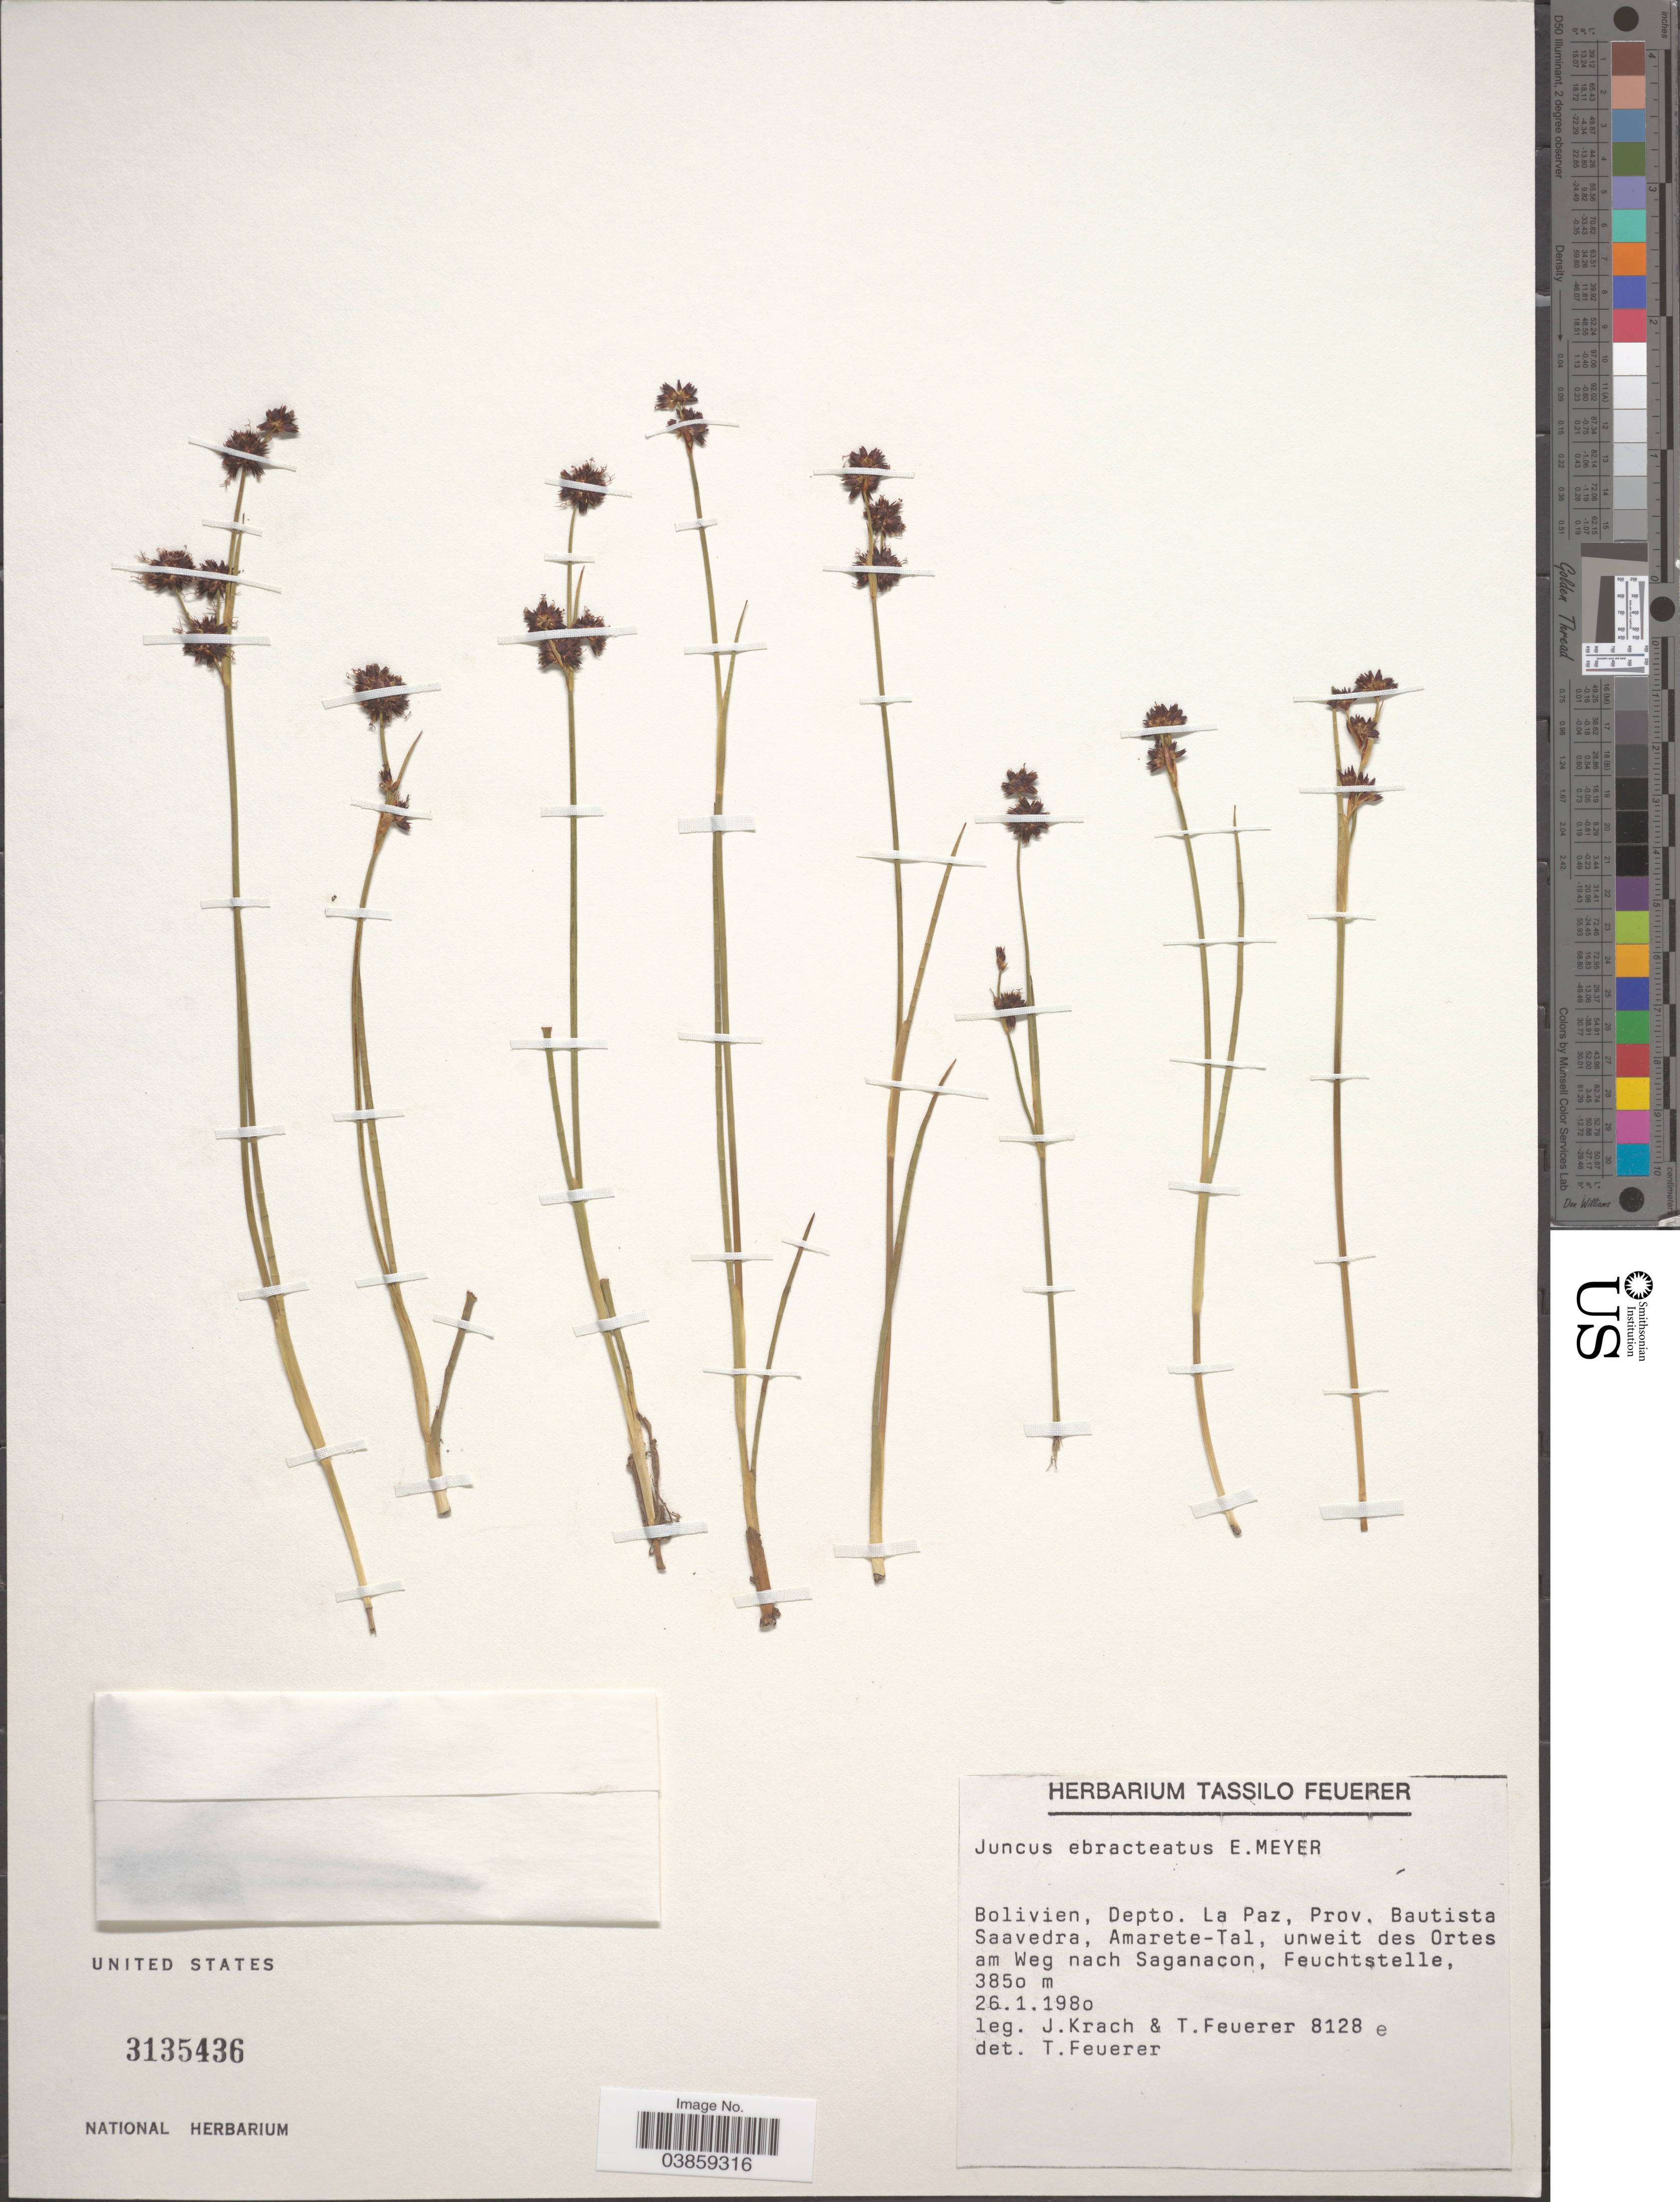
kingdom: Plantae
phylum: Tracheophyta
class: Liliopsida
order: Poales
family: Juncaceae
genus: Juncus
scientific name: Juncus ebracteatus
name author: E. Mey.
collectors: J. Krach & T. Feuerer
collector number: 8128e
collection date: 1980-01-26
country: Bolivia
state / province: La Paz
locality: Bolivien, Depto. La Paz, Prov. Bautista Saavedra, Amarete-Tal, unweit des Ortes am Weg nach Saganacon, Feuchtstelle.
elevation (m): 3850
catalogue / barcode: US 3135436